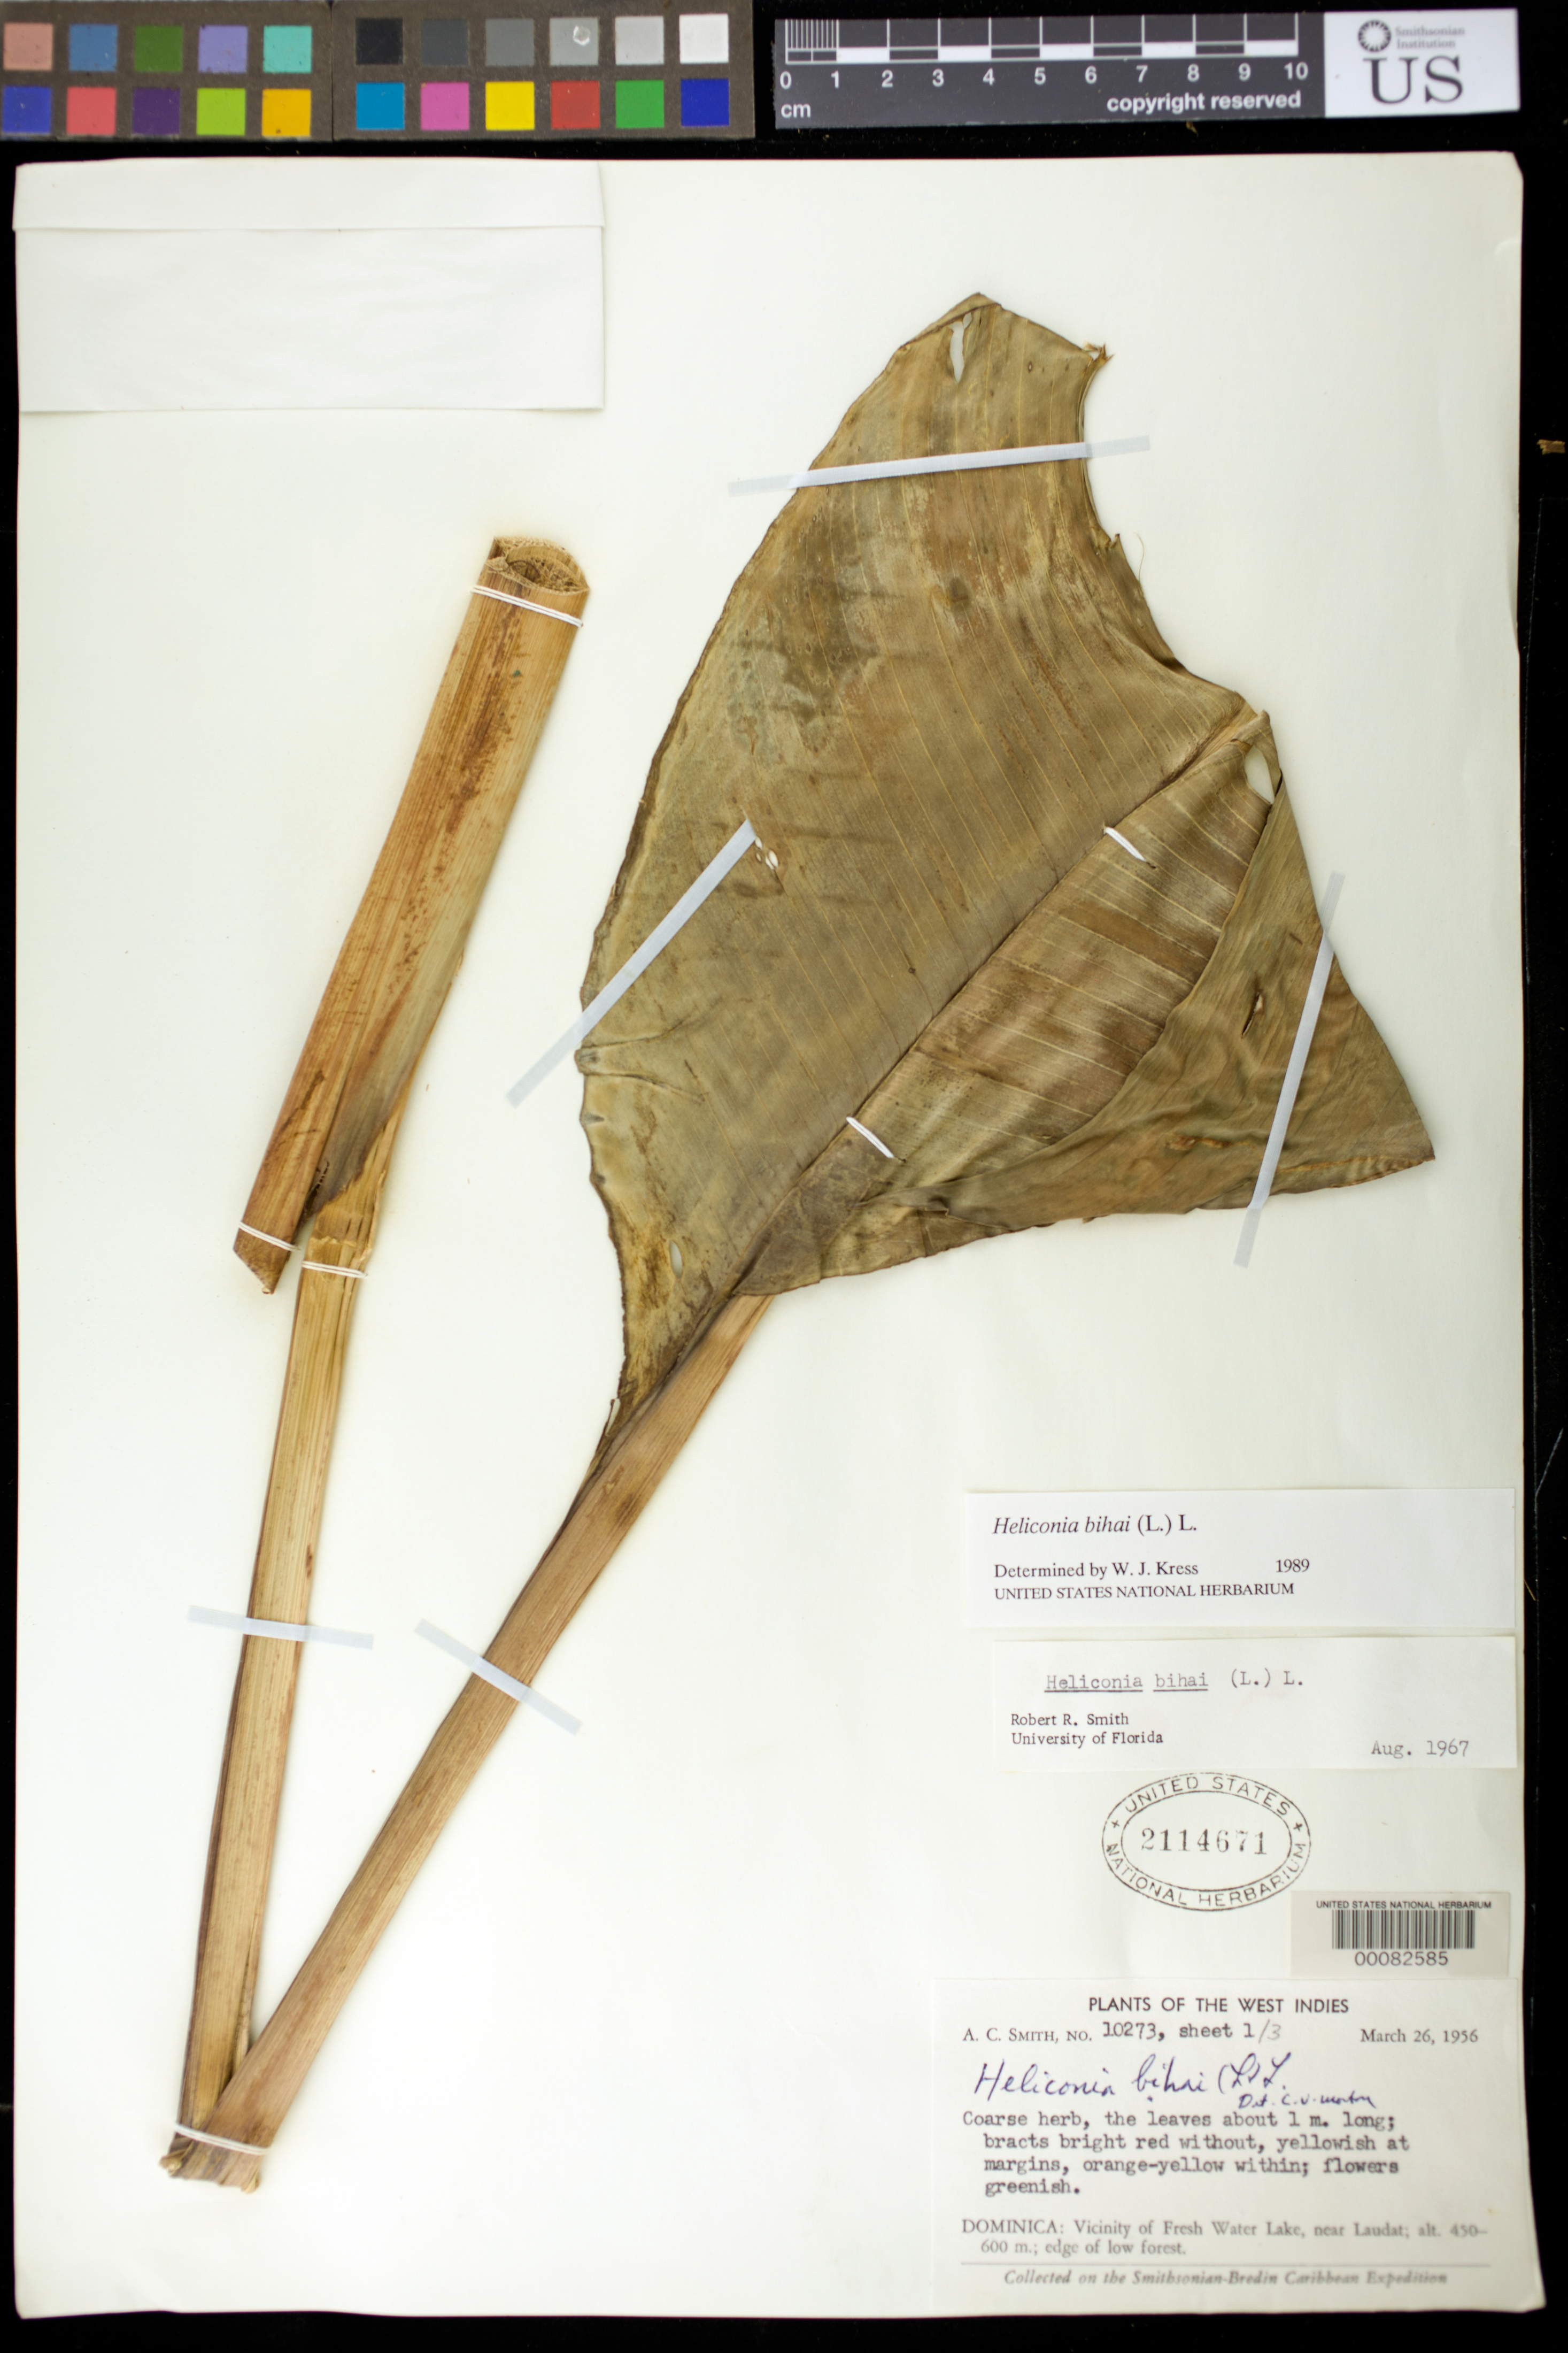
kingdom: Plantae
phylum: Tracheophyta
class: Liliopsida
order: Zingiberales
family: Heliconiaceae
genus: Heliconia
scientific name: Heliconia bihai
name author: (L.) L.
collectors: A. C. Smith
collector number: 10273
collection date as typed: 26 Mar 1956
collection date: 1956-03-26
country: Dominica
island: Dominica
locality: Vicinity of fresh water lake, near laudat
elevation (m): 450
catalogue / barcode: US 2114671